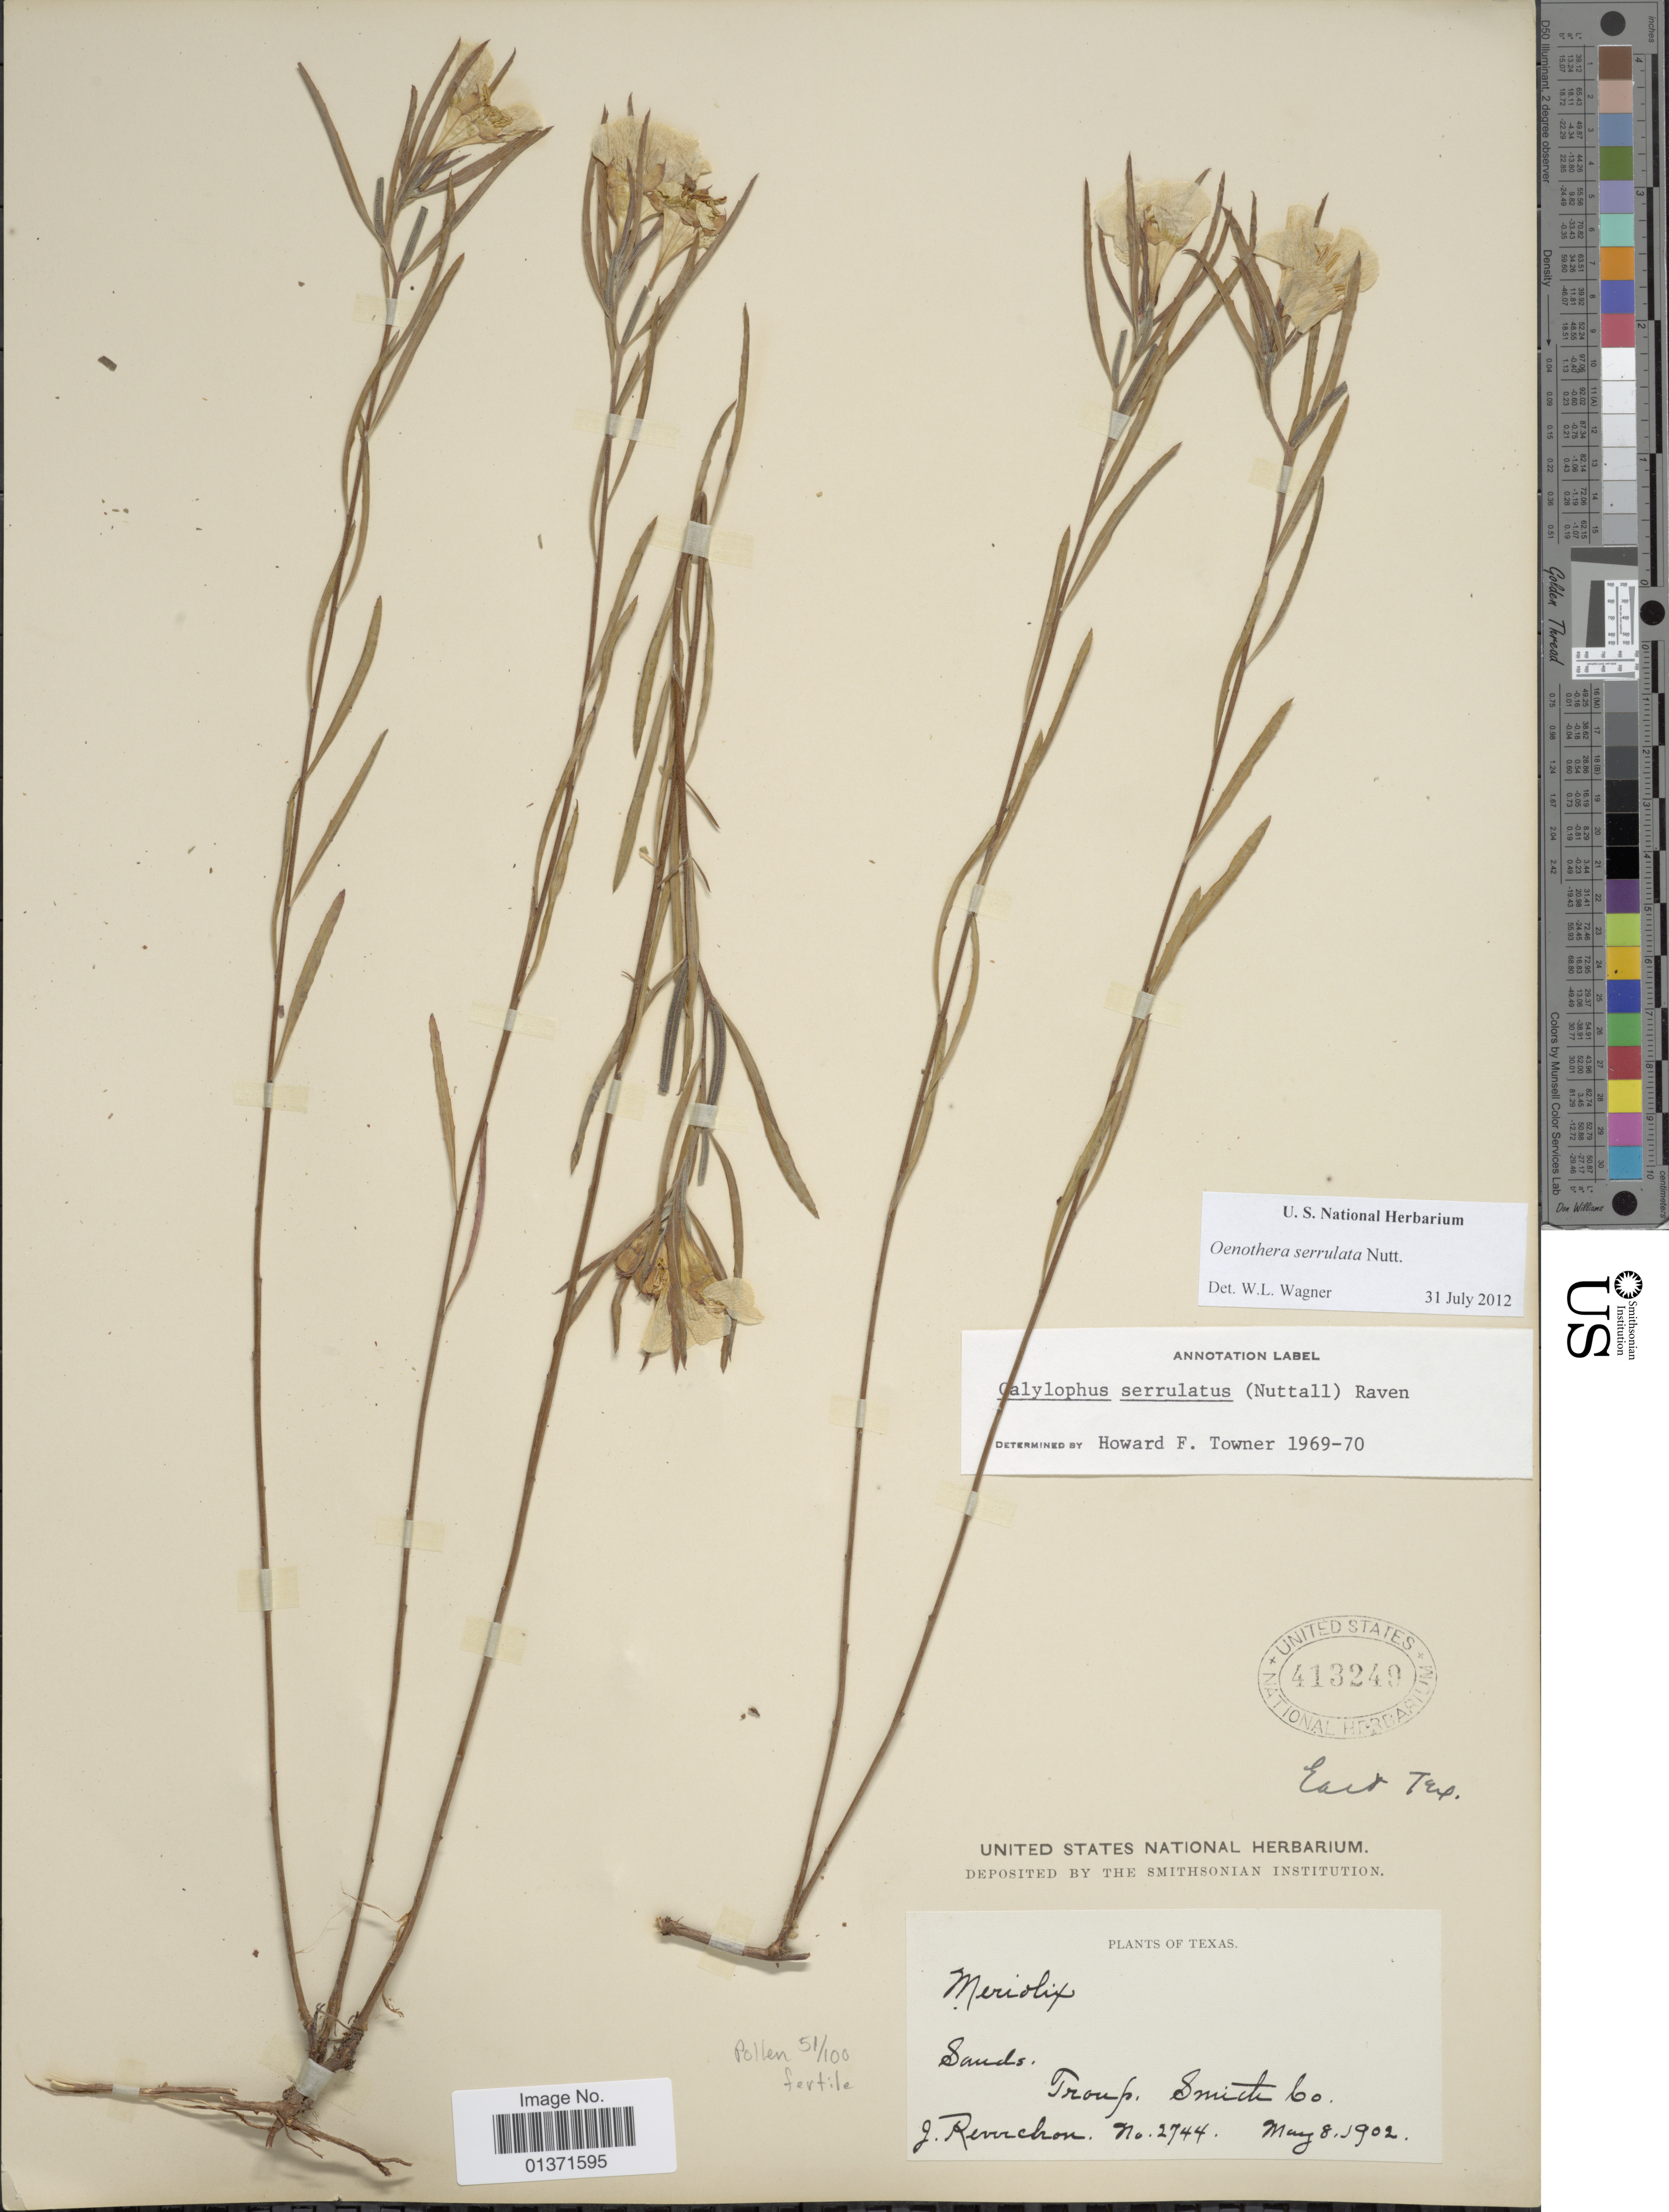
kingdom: Plantae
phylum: Tracheophyta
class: Magnoliopsida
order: Myrtales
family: Onagraceae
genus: Oenothera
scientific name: Oenothera serrulata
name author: Nutt.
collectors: J. Reverchon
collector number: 2744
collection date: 1902-05-08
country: United States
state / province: Texas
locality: Troup, Smith Co.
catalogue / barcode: US 413249